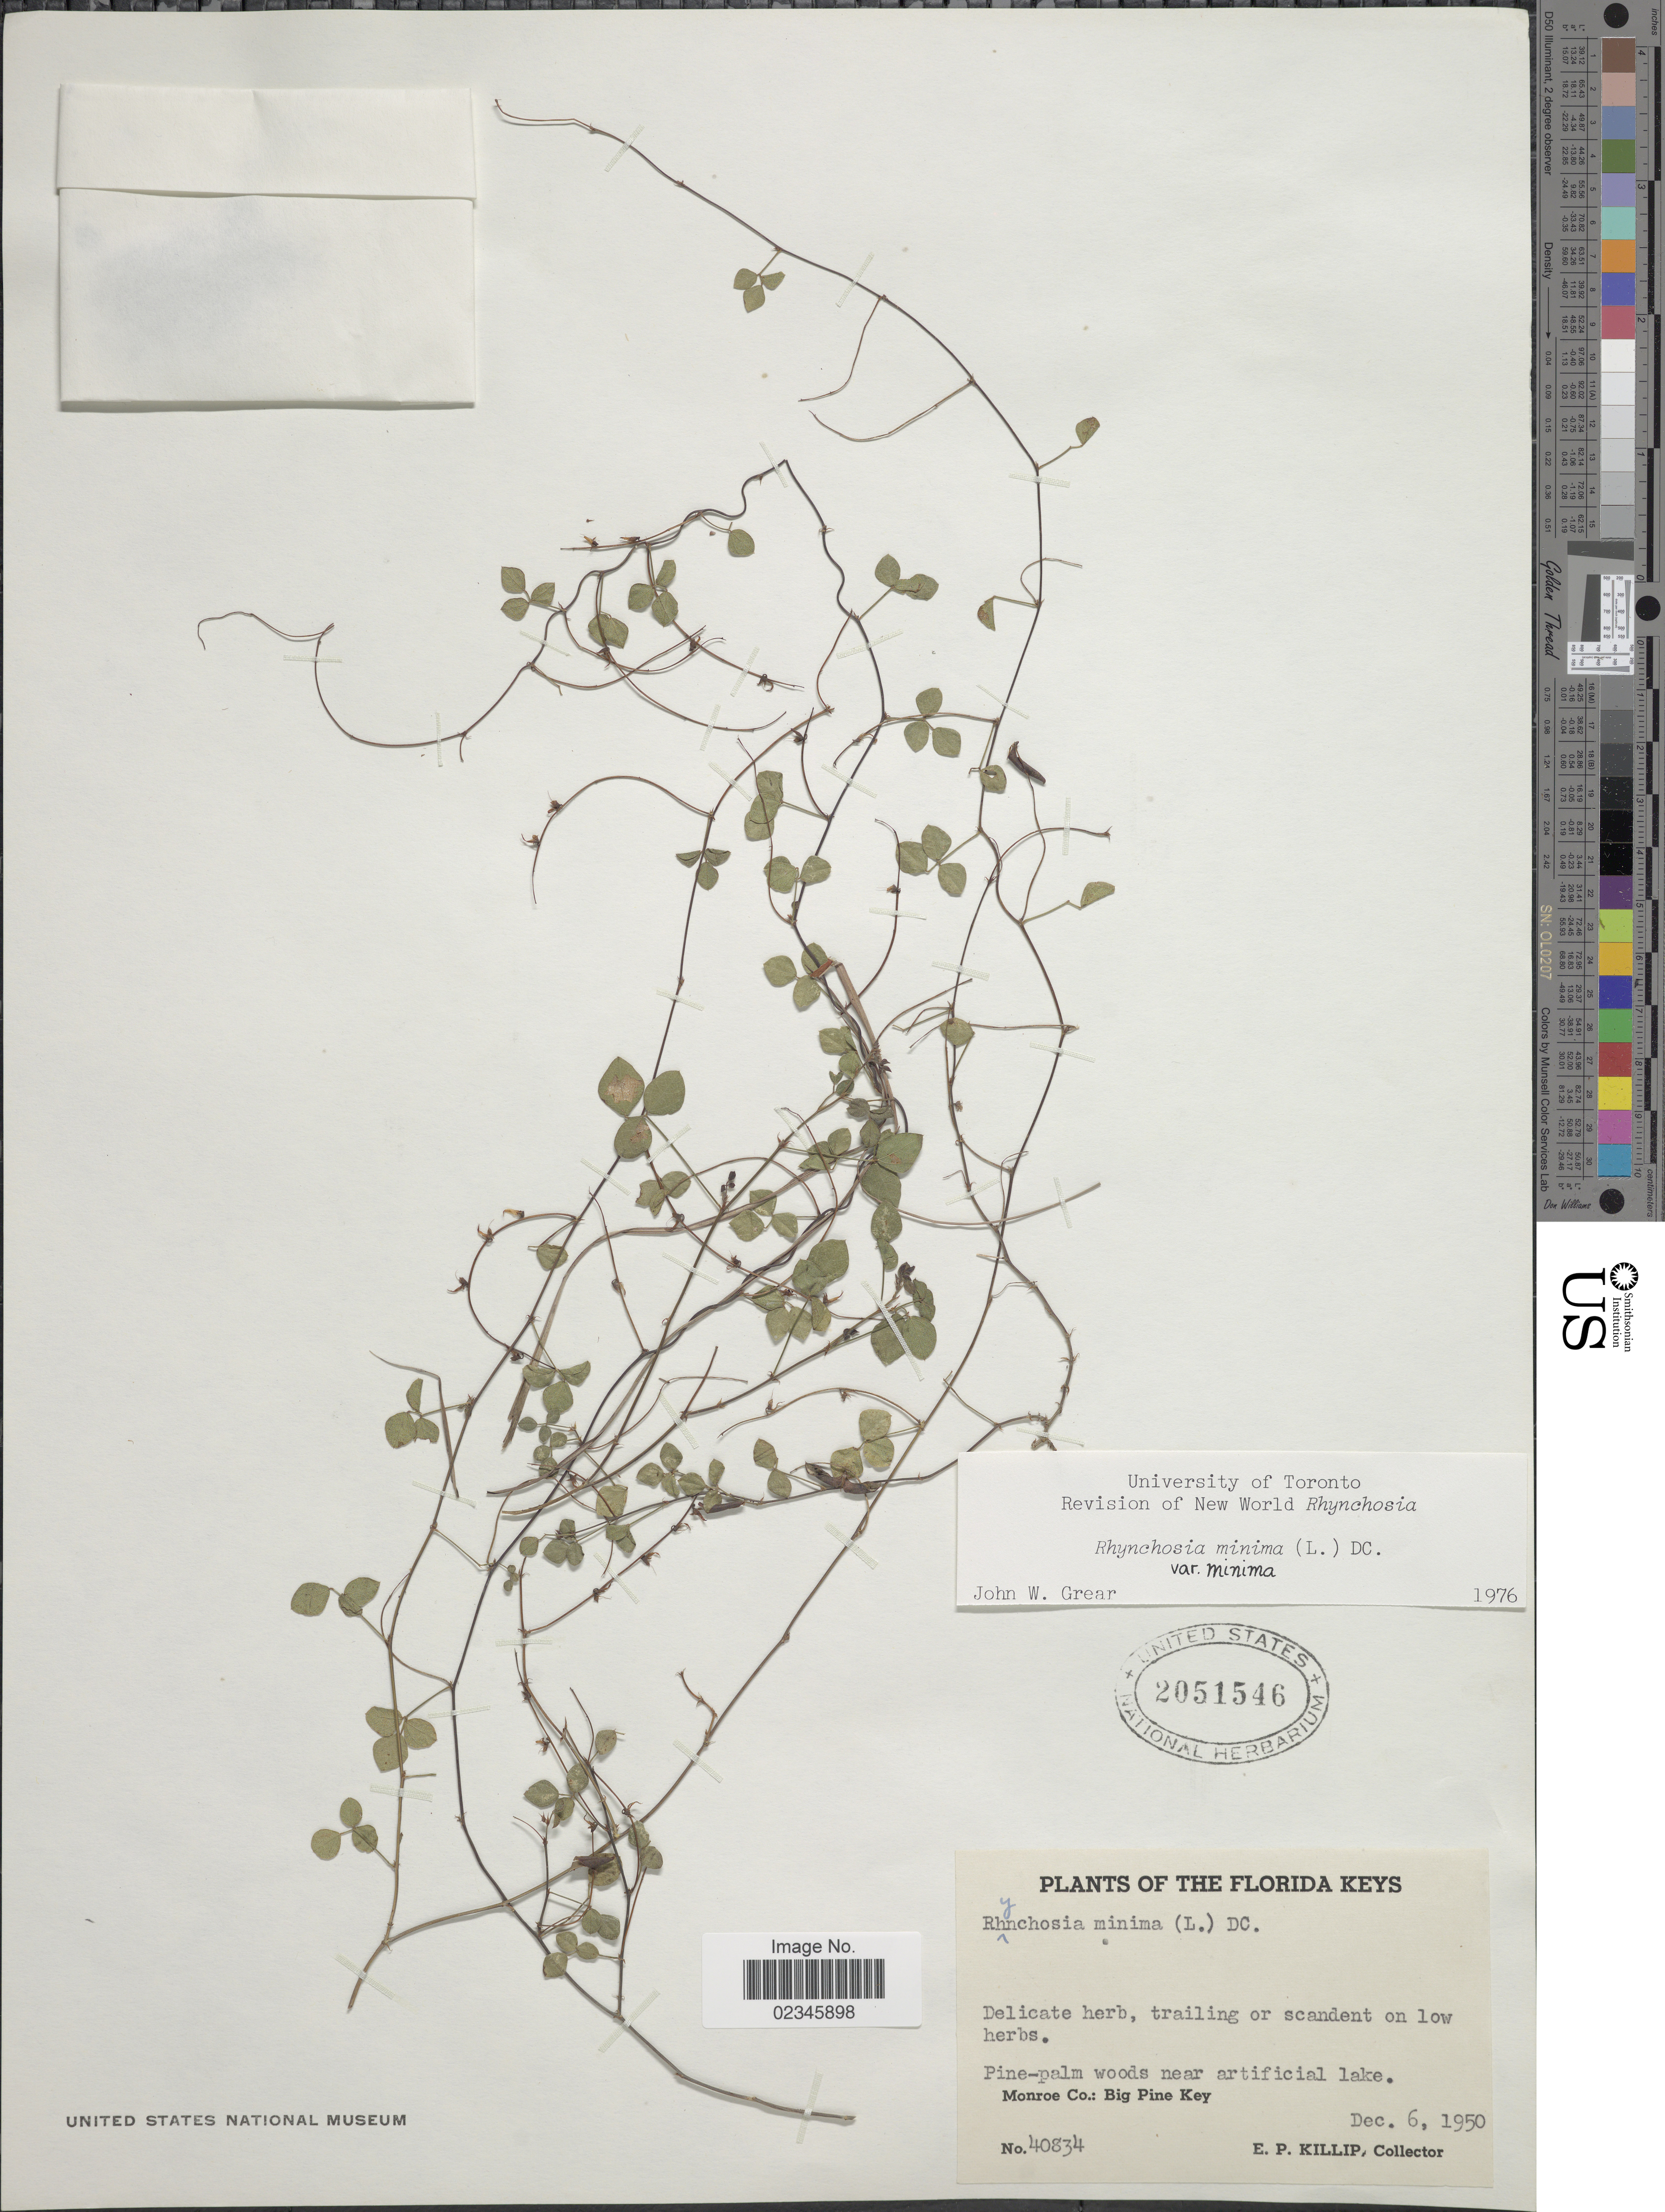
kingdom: Plantae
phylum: Tracheophyta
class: Magnoliopsida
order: Fabales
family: Fabaceae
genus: Rhynchosia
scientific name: Rhynchosia minima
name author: (L.) DC.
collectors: E. P. Killip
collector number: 40834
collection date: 1950-12-06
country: United States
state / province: Florida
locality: Florida Keys, Monroe Co.: Big Pine Key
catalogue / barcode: US 2051546